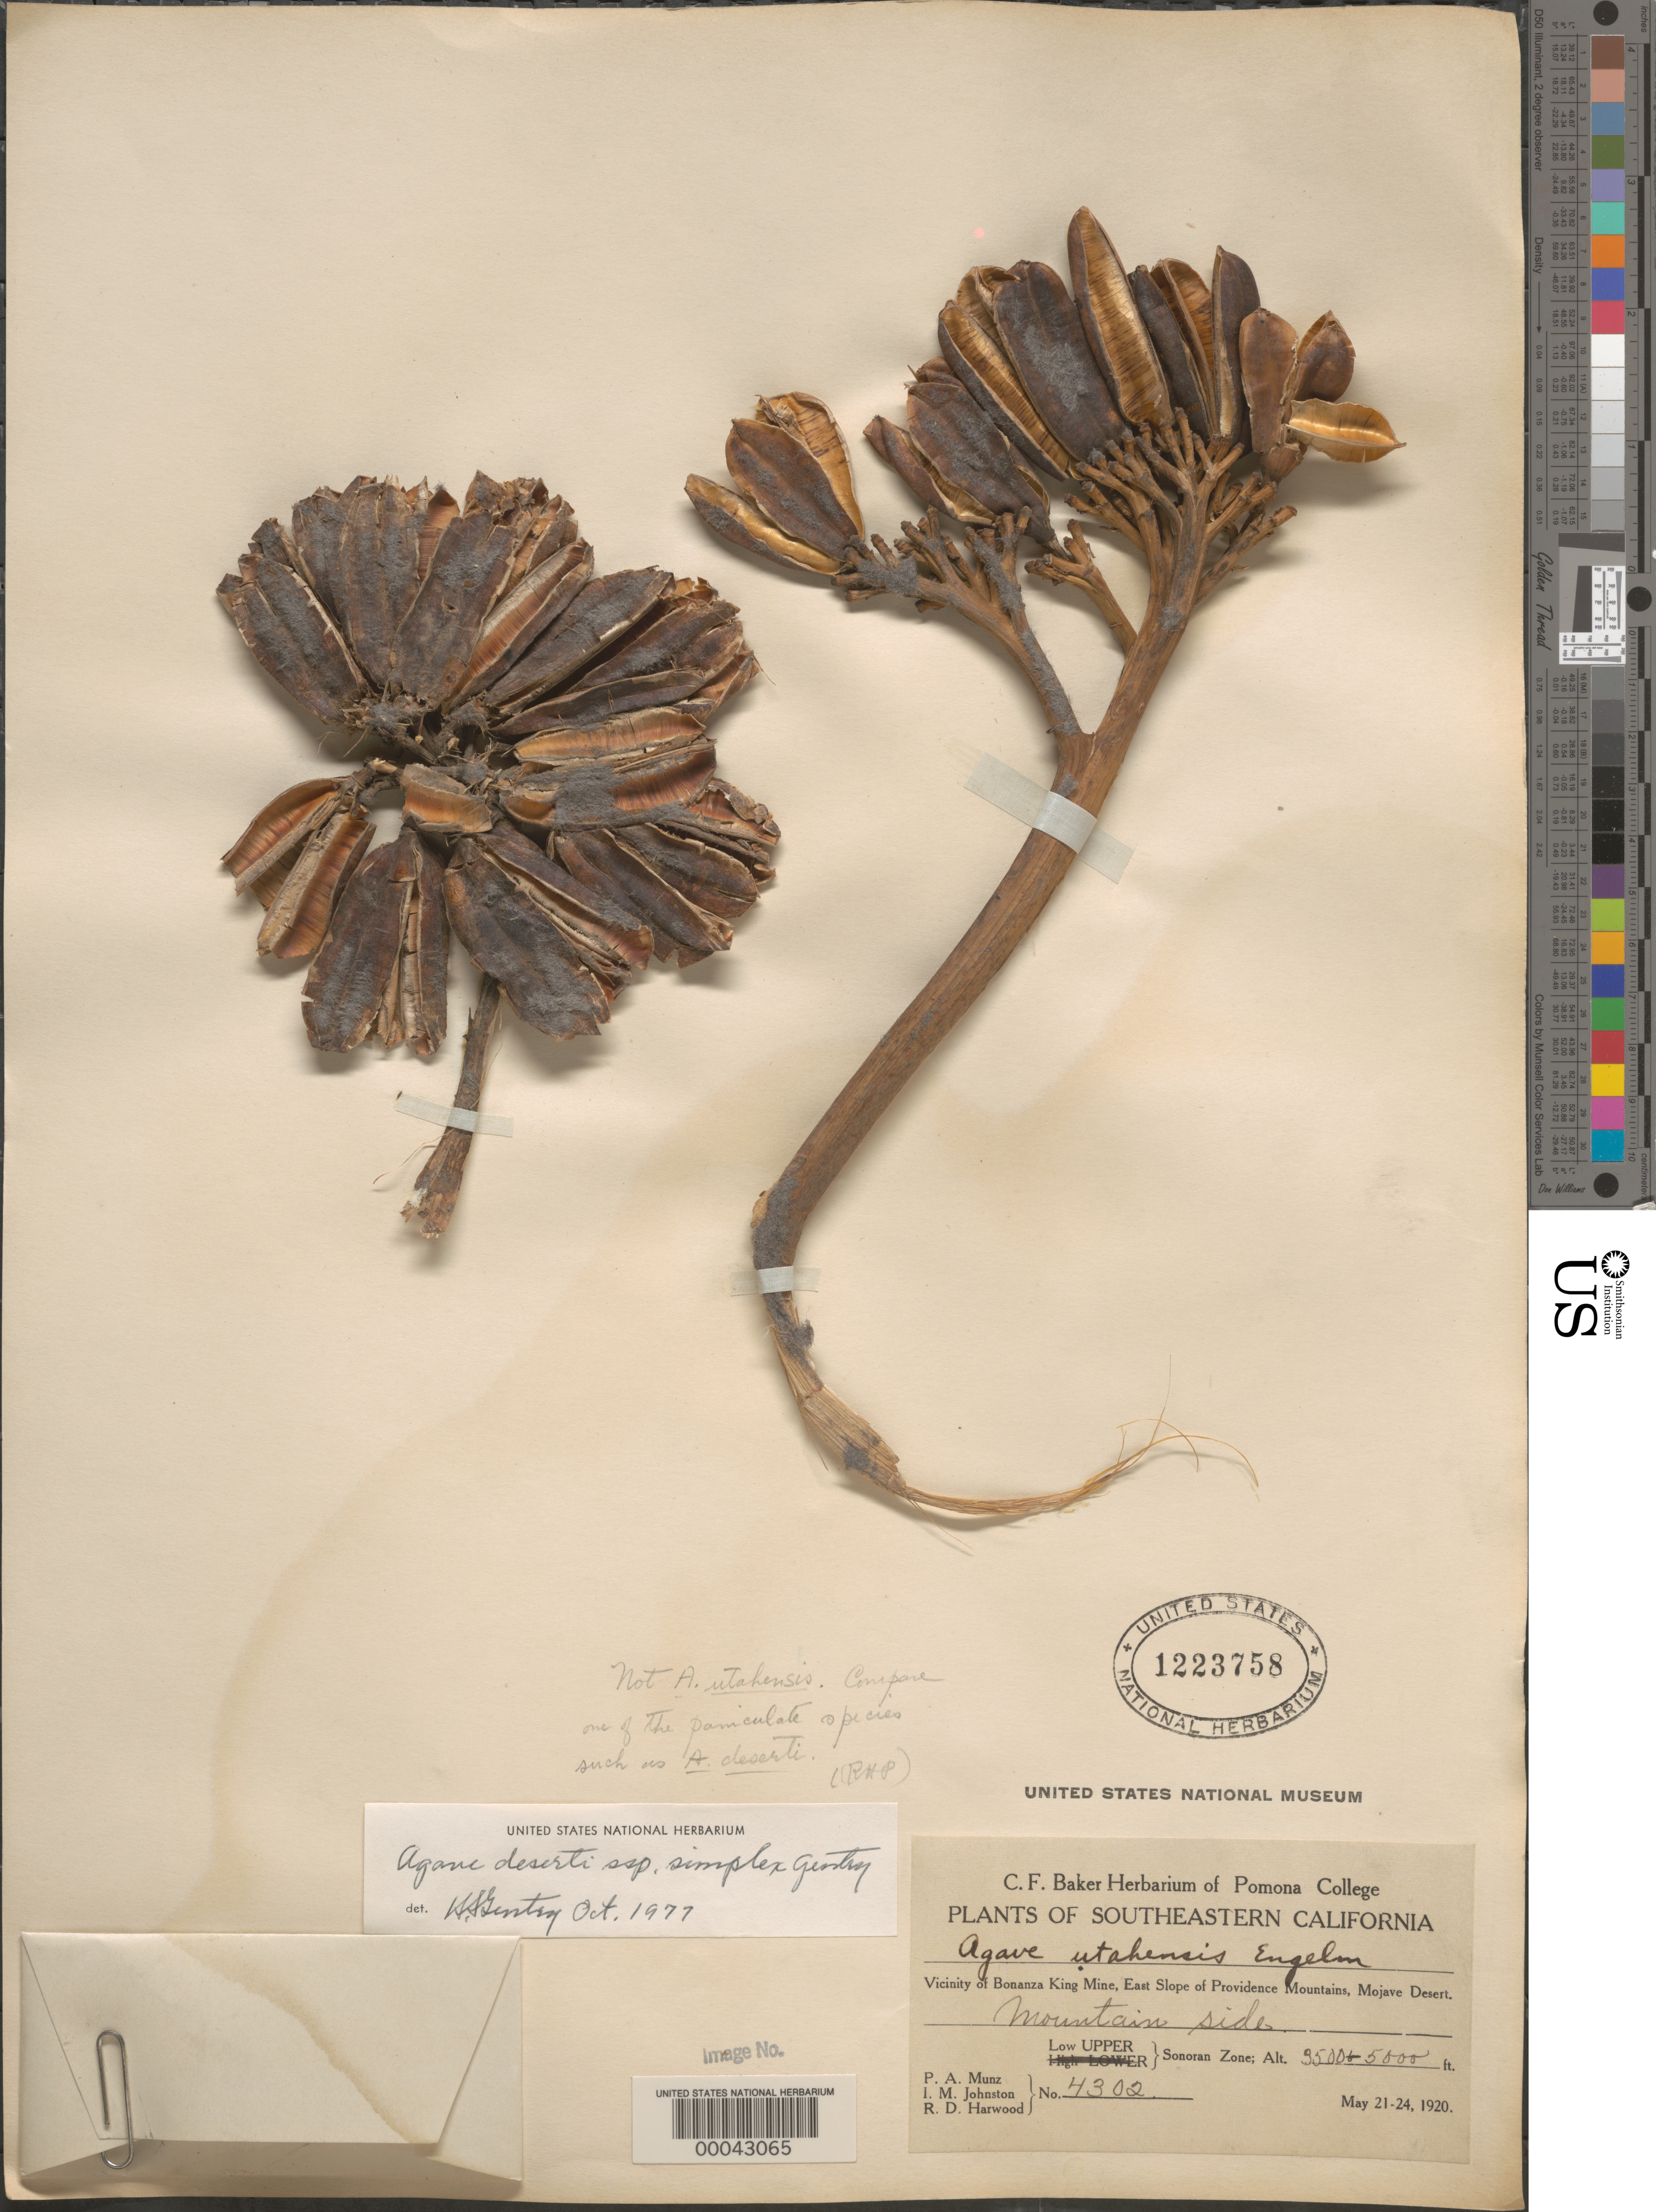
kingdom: Plantae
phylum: Tracheophyta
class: Liliopsida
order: Asparagales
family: Asparagaceae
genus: Agave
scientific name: Agave simplex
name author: (Gentry) Salywon & W. C. Hodgs.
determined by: Salywon, A. M., (ASU)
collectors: P. A. Munz, I.M. Johnston & R. Harwood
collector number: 4302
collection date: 1920-05-21/1920-05-24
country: United States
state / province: California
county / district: San Bernardino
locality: Southeastern California. Vicinity of Bonanza King Mine, East Slope of Providence Mountains, Mojave Desert. Mountain side. Low Upper Sonoran Zone.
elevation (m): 1067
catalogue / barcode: US 1223758